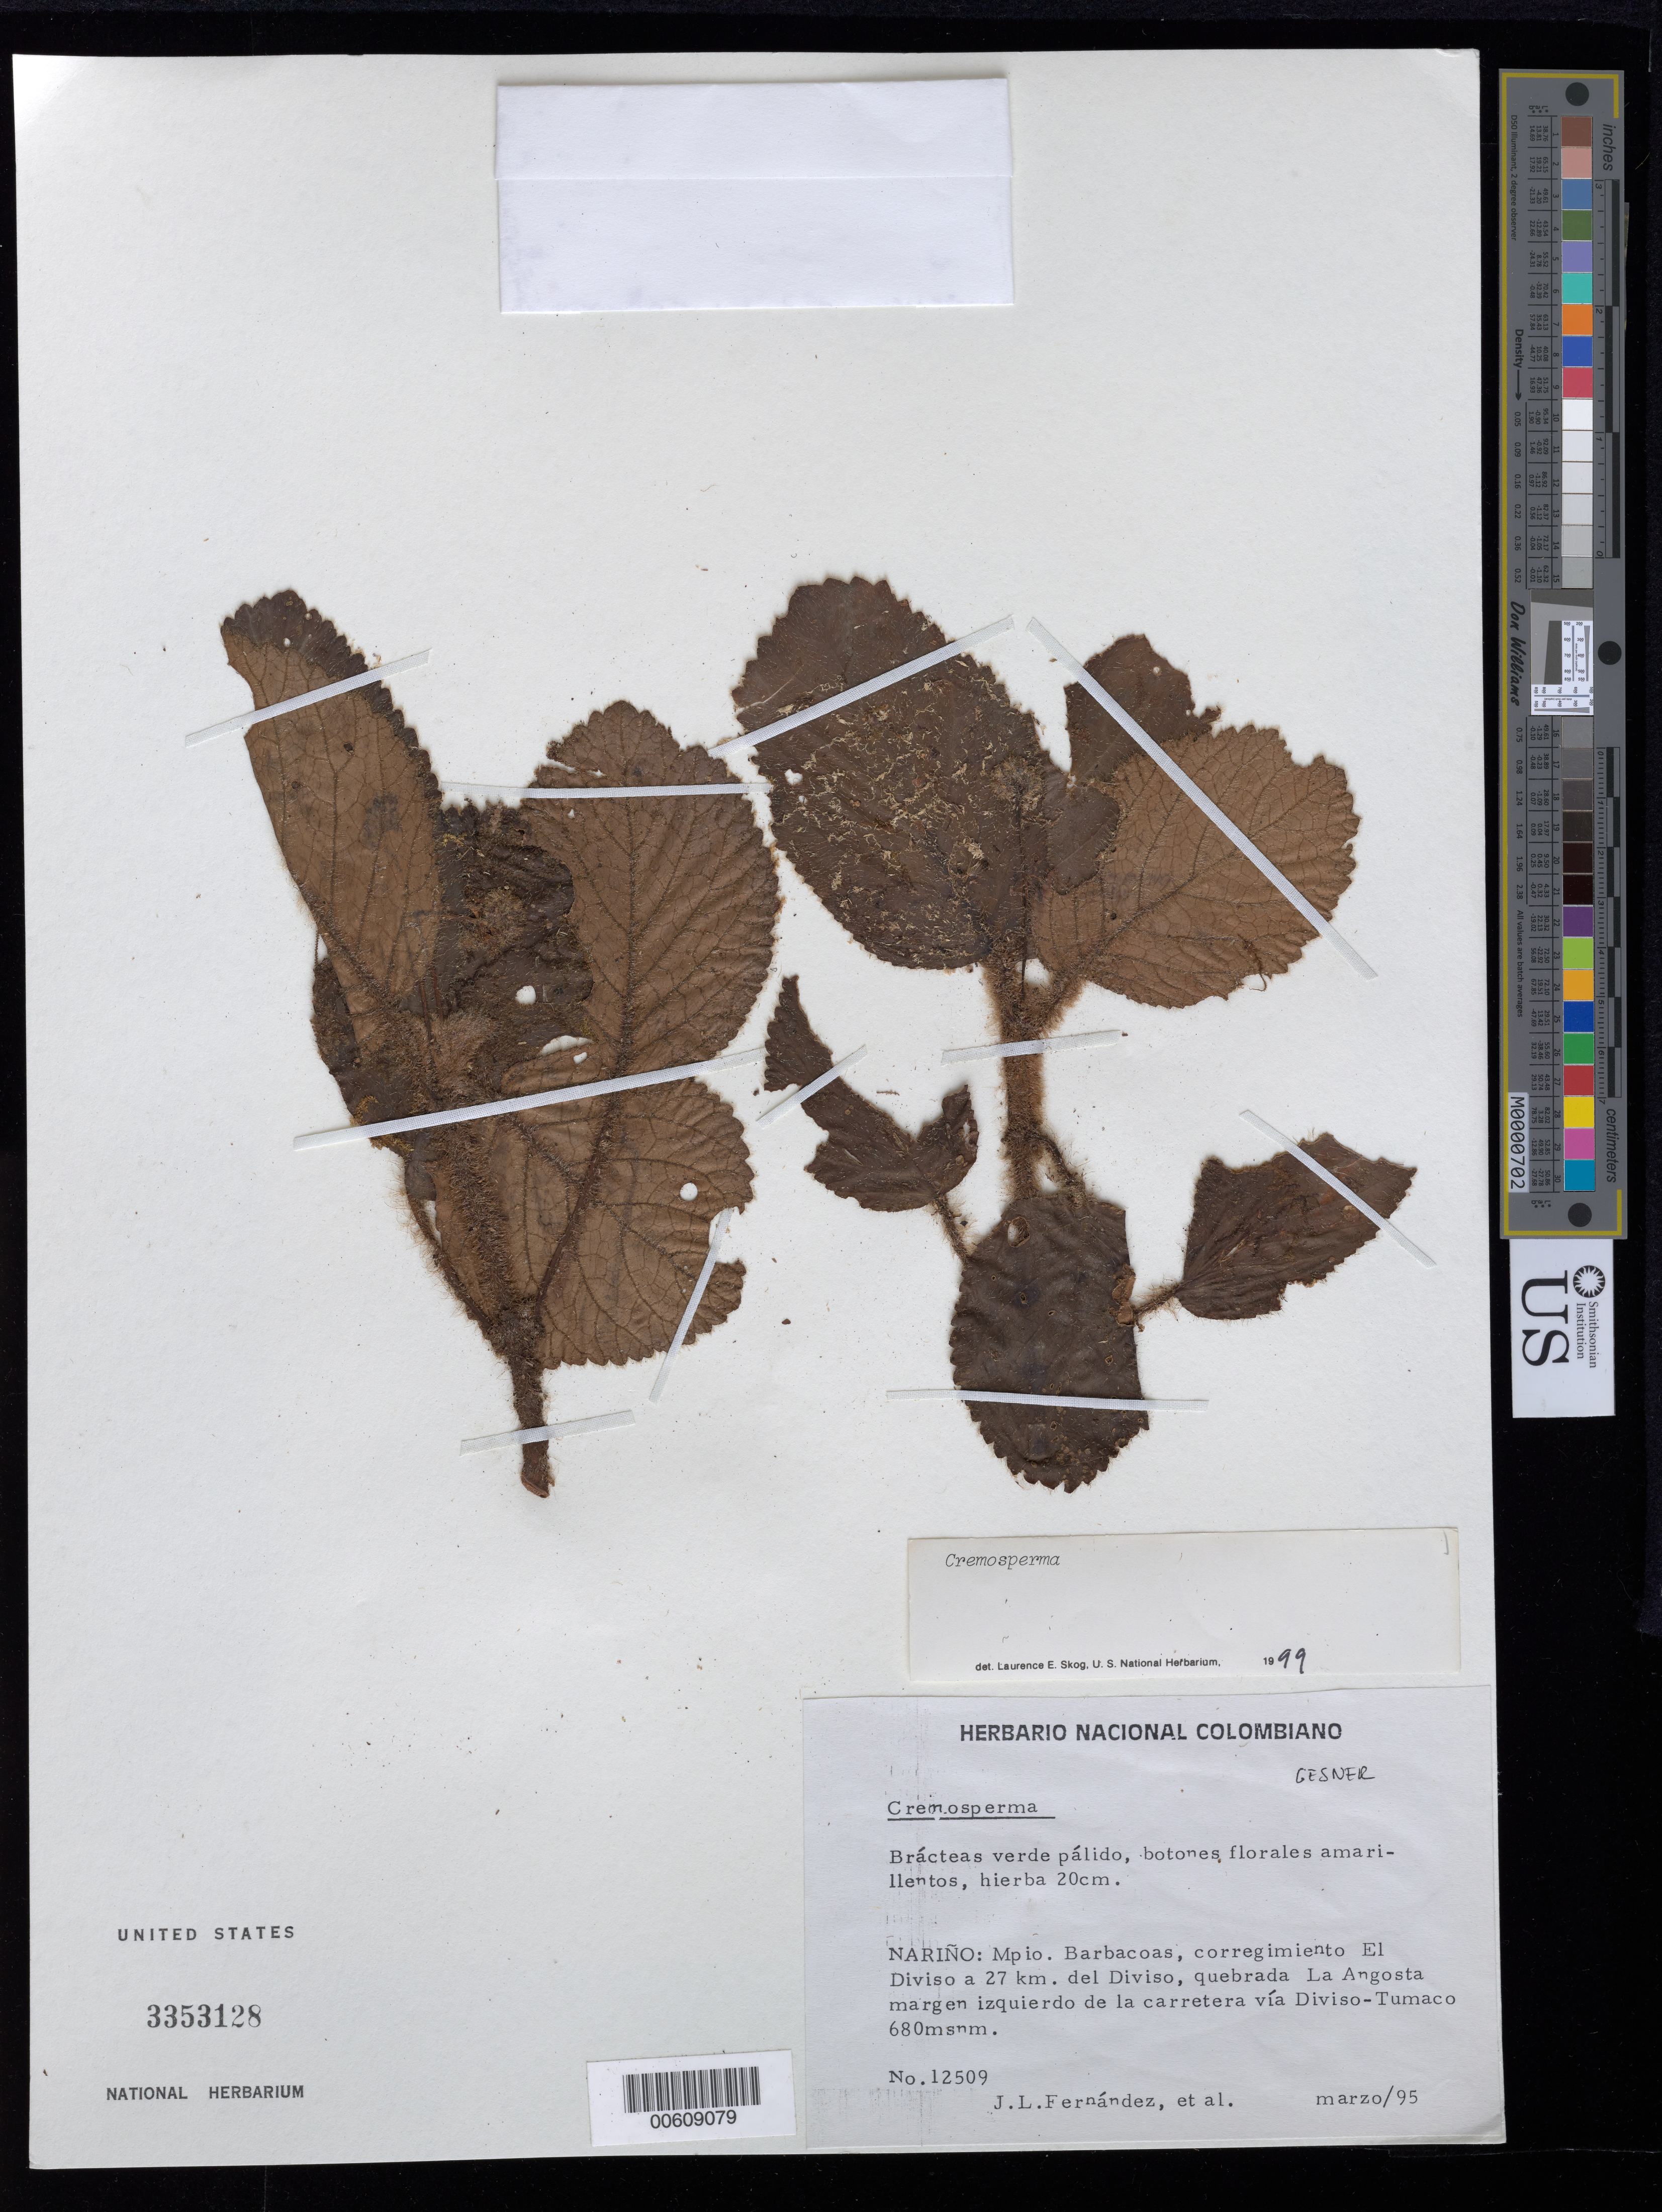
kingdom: Plantae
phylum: Tracheophyta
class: Magnoliopsida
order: Lamiales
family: Gesneriaceae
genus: Cremosperma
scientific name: Cremosperma castroanum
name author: C.V. Morton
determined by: Skog, Laurence E.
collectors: J. L. Fernández-Alonso & et al.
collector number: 12509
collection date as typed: Mar 1995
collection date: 1995-03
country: Colombia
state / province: Nariño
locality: Mpio. Barbacoas; corregimiento El Diviso a 27 km del Diviso, quebrada La Angosta, margen izquierdo de la carretera vía Diviso-Tumaco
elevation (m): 680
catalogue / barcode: US 3353128